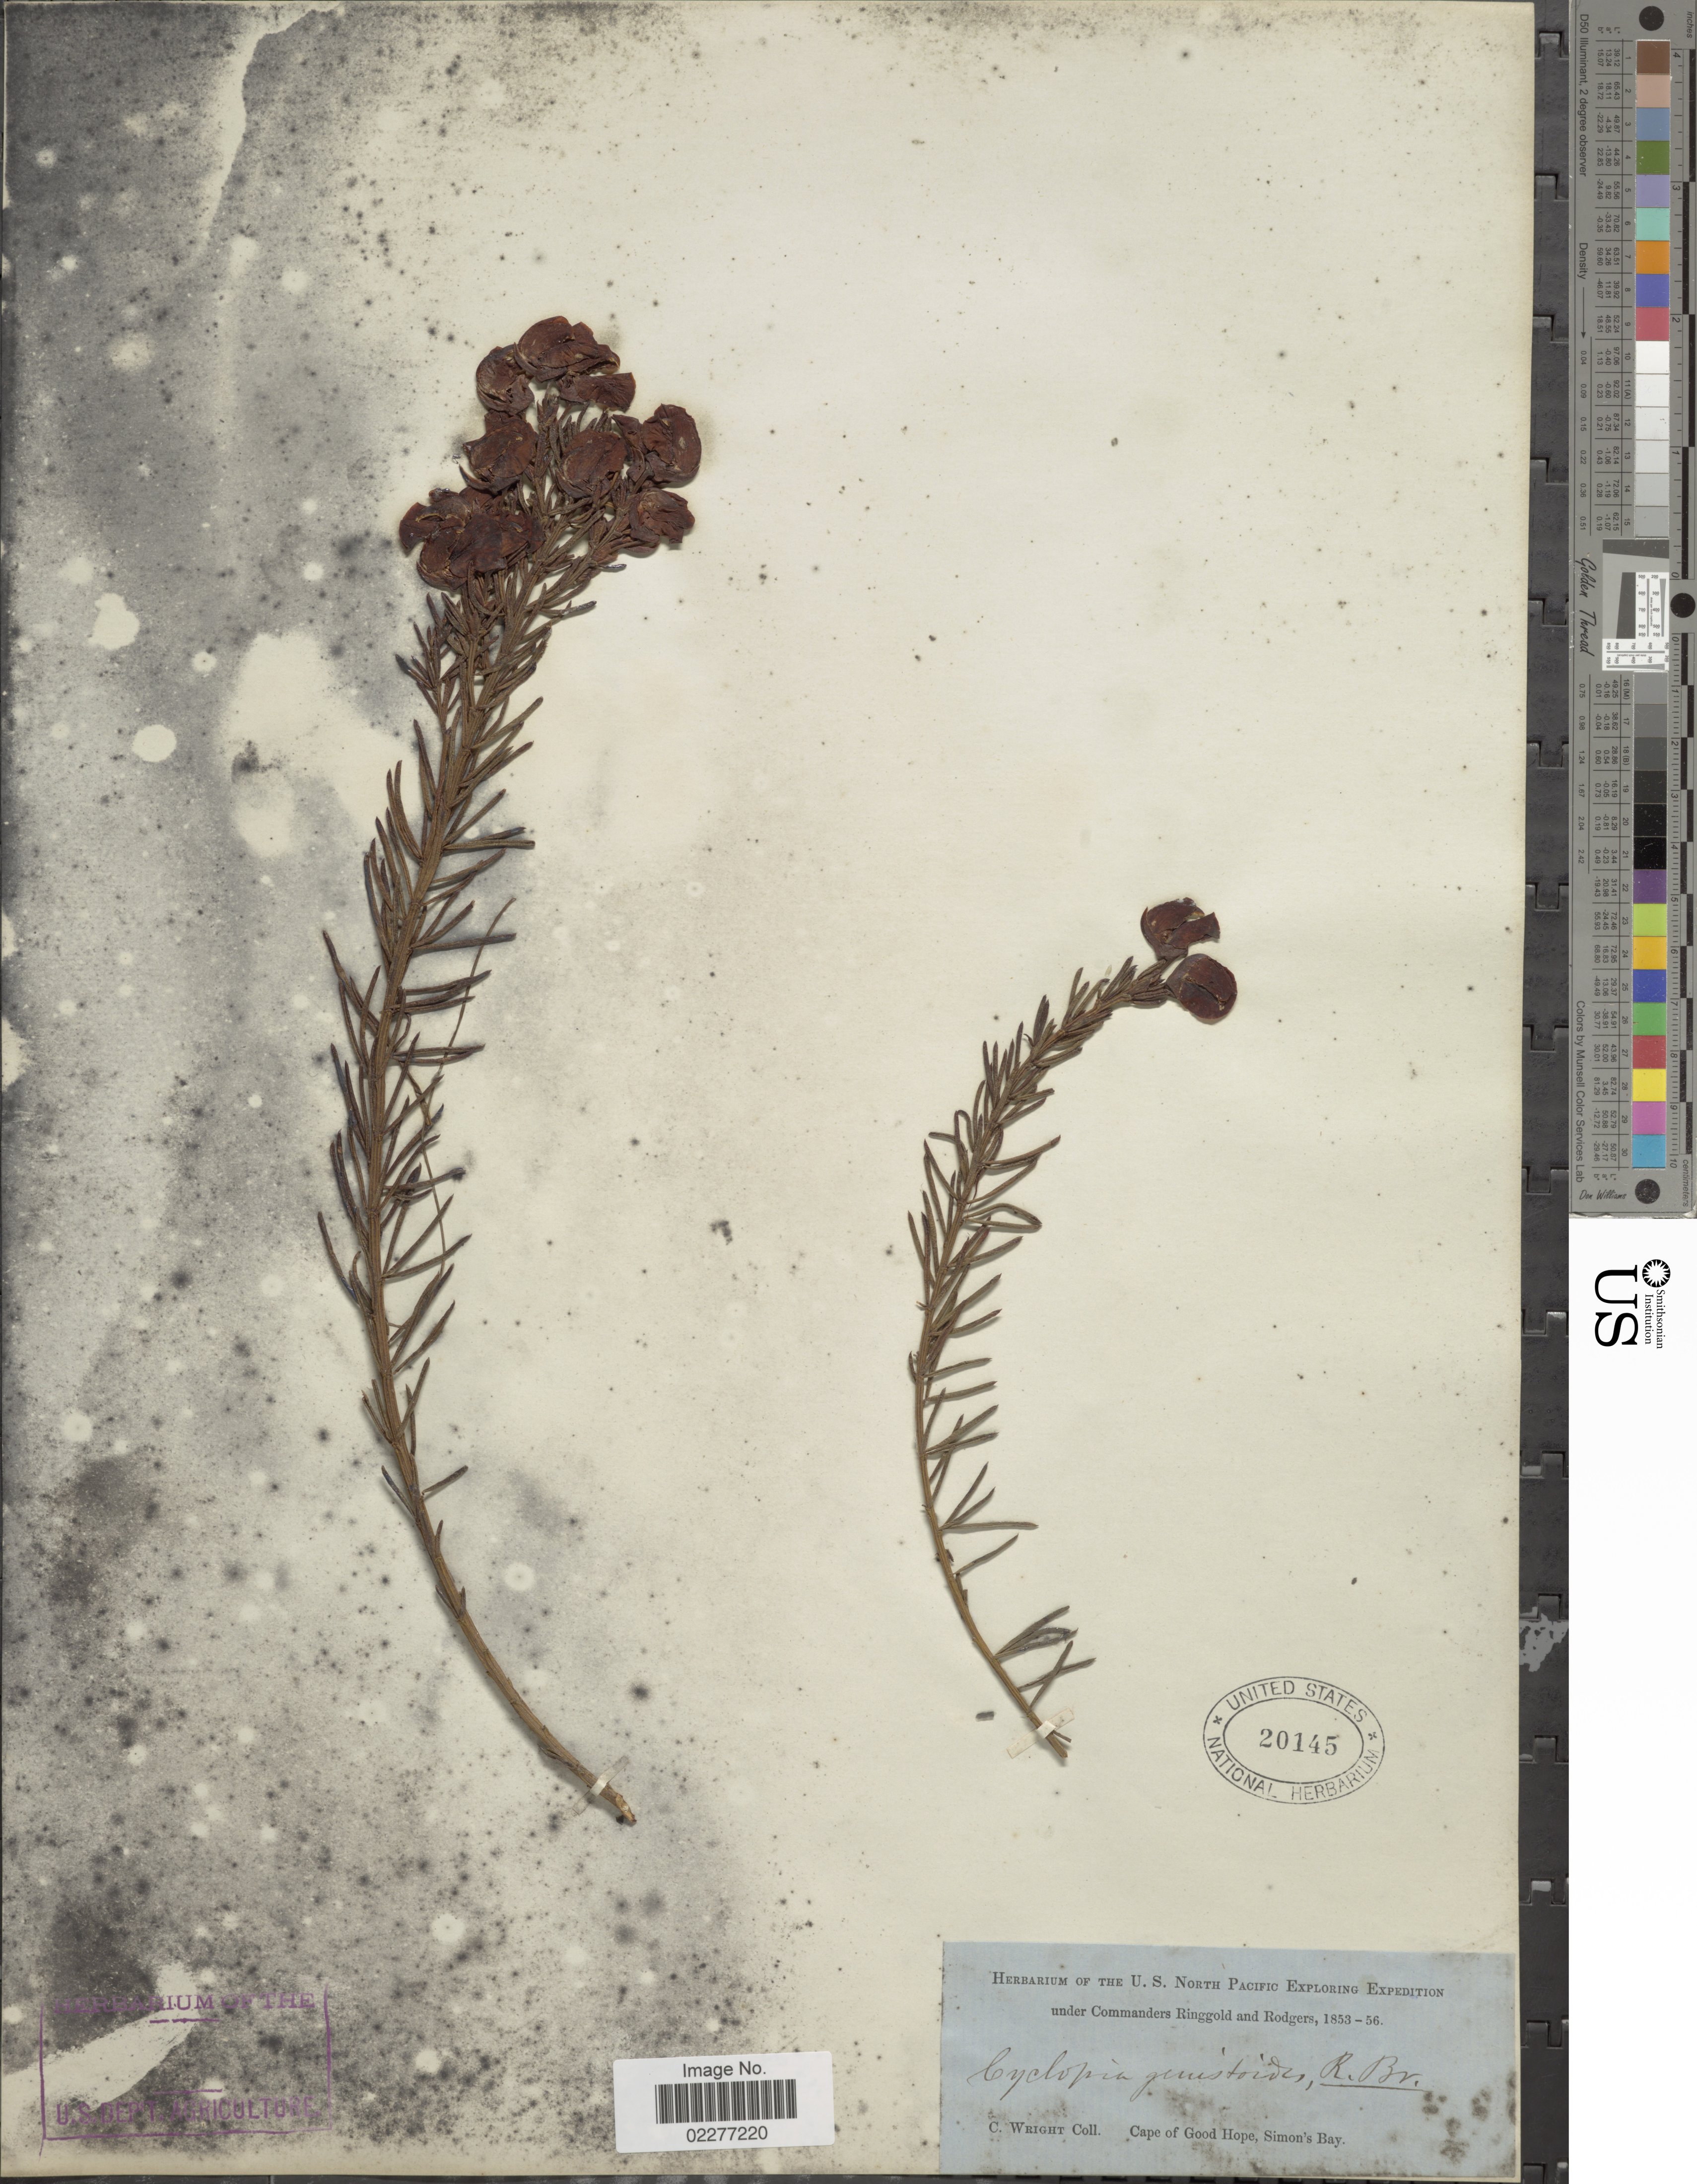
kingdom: Plantae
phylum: Tracheophyta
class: Magnoliopsida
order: Fabales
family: Fabaceae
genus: Cyclopia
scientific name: Cyclopia genistoides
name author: Sieber ex C. Presl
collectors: C. Wright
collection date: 1853/1856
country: South Africa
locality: Cape of Good Hope, Simon's Bay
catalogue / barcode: US 20145